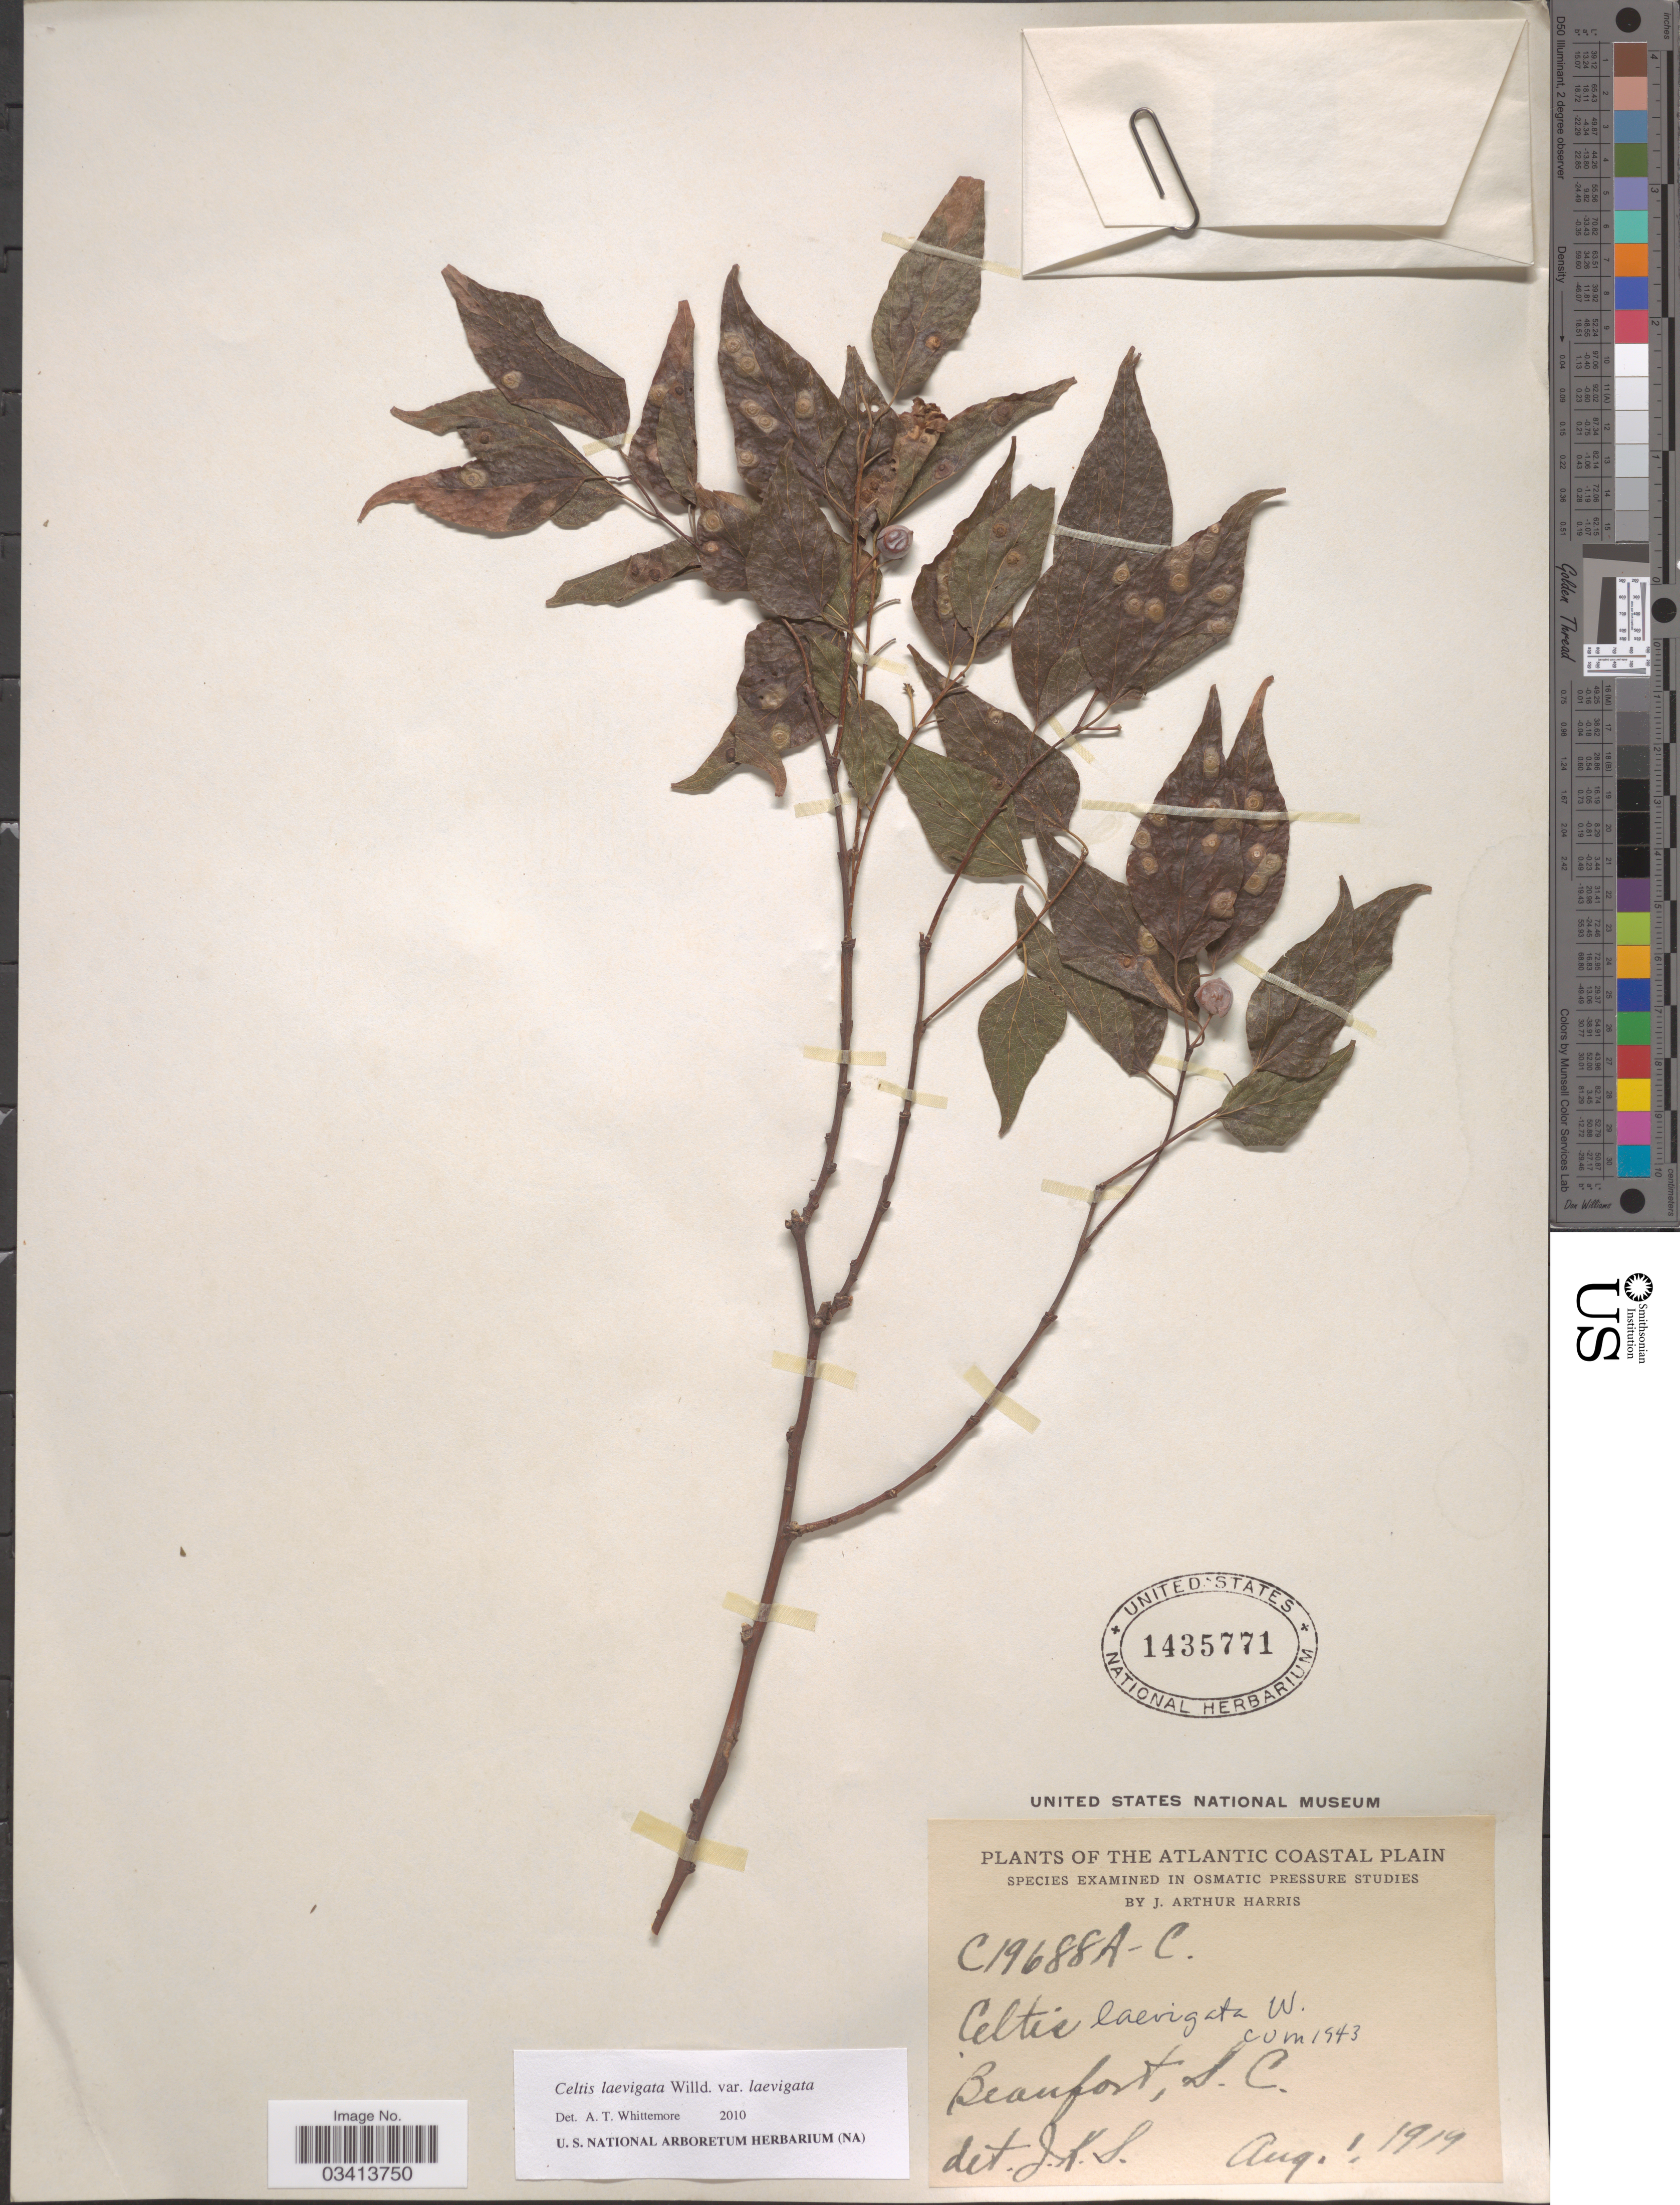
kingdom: Plantae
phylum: Tracheophyta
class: Magnoliopsida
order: Rosales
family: Cannabaceae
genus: Celtis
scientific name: Celtis laevigata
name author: Willd.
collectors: J. A. Harris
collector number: C19688A-C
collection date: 1919-08-01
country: United States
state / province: South Carolina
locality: The Atlantic Coastal Plain. Beaufort.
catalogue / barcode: US 1435771